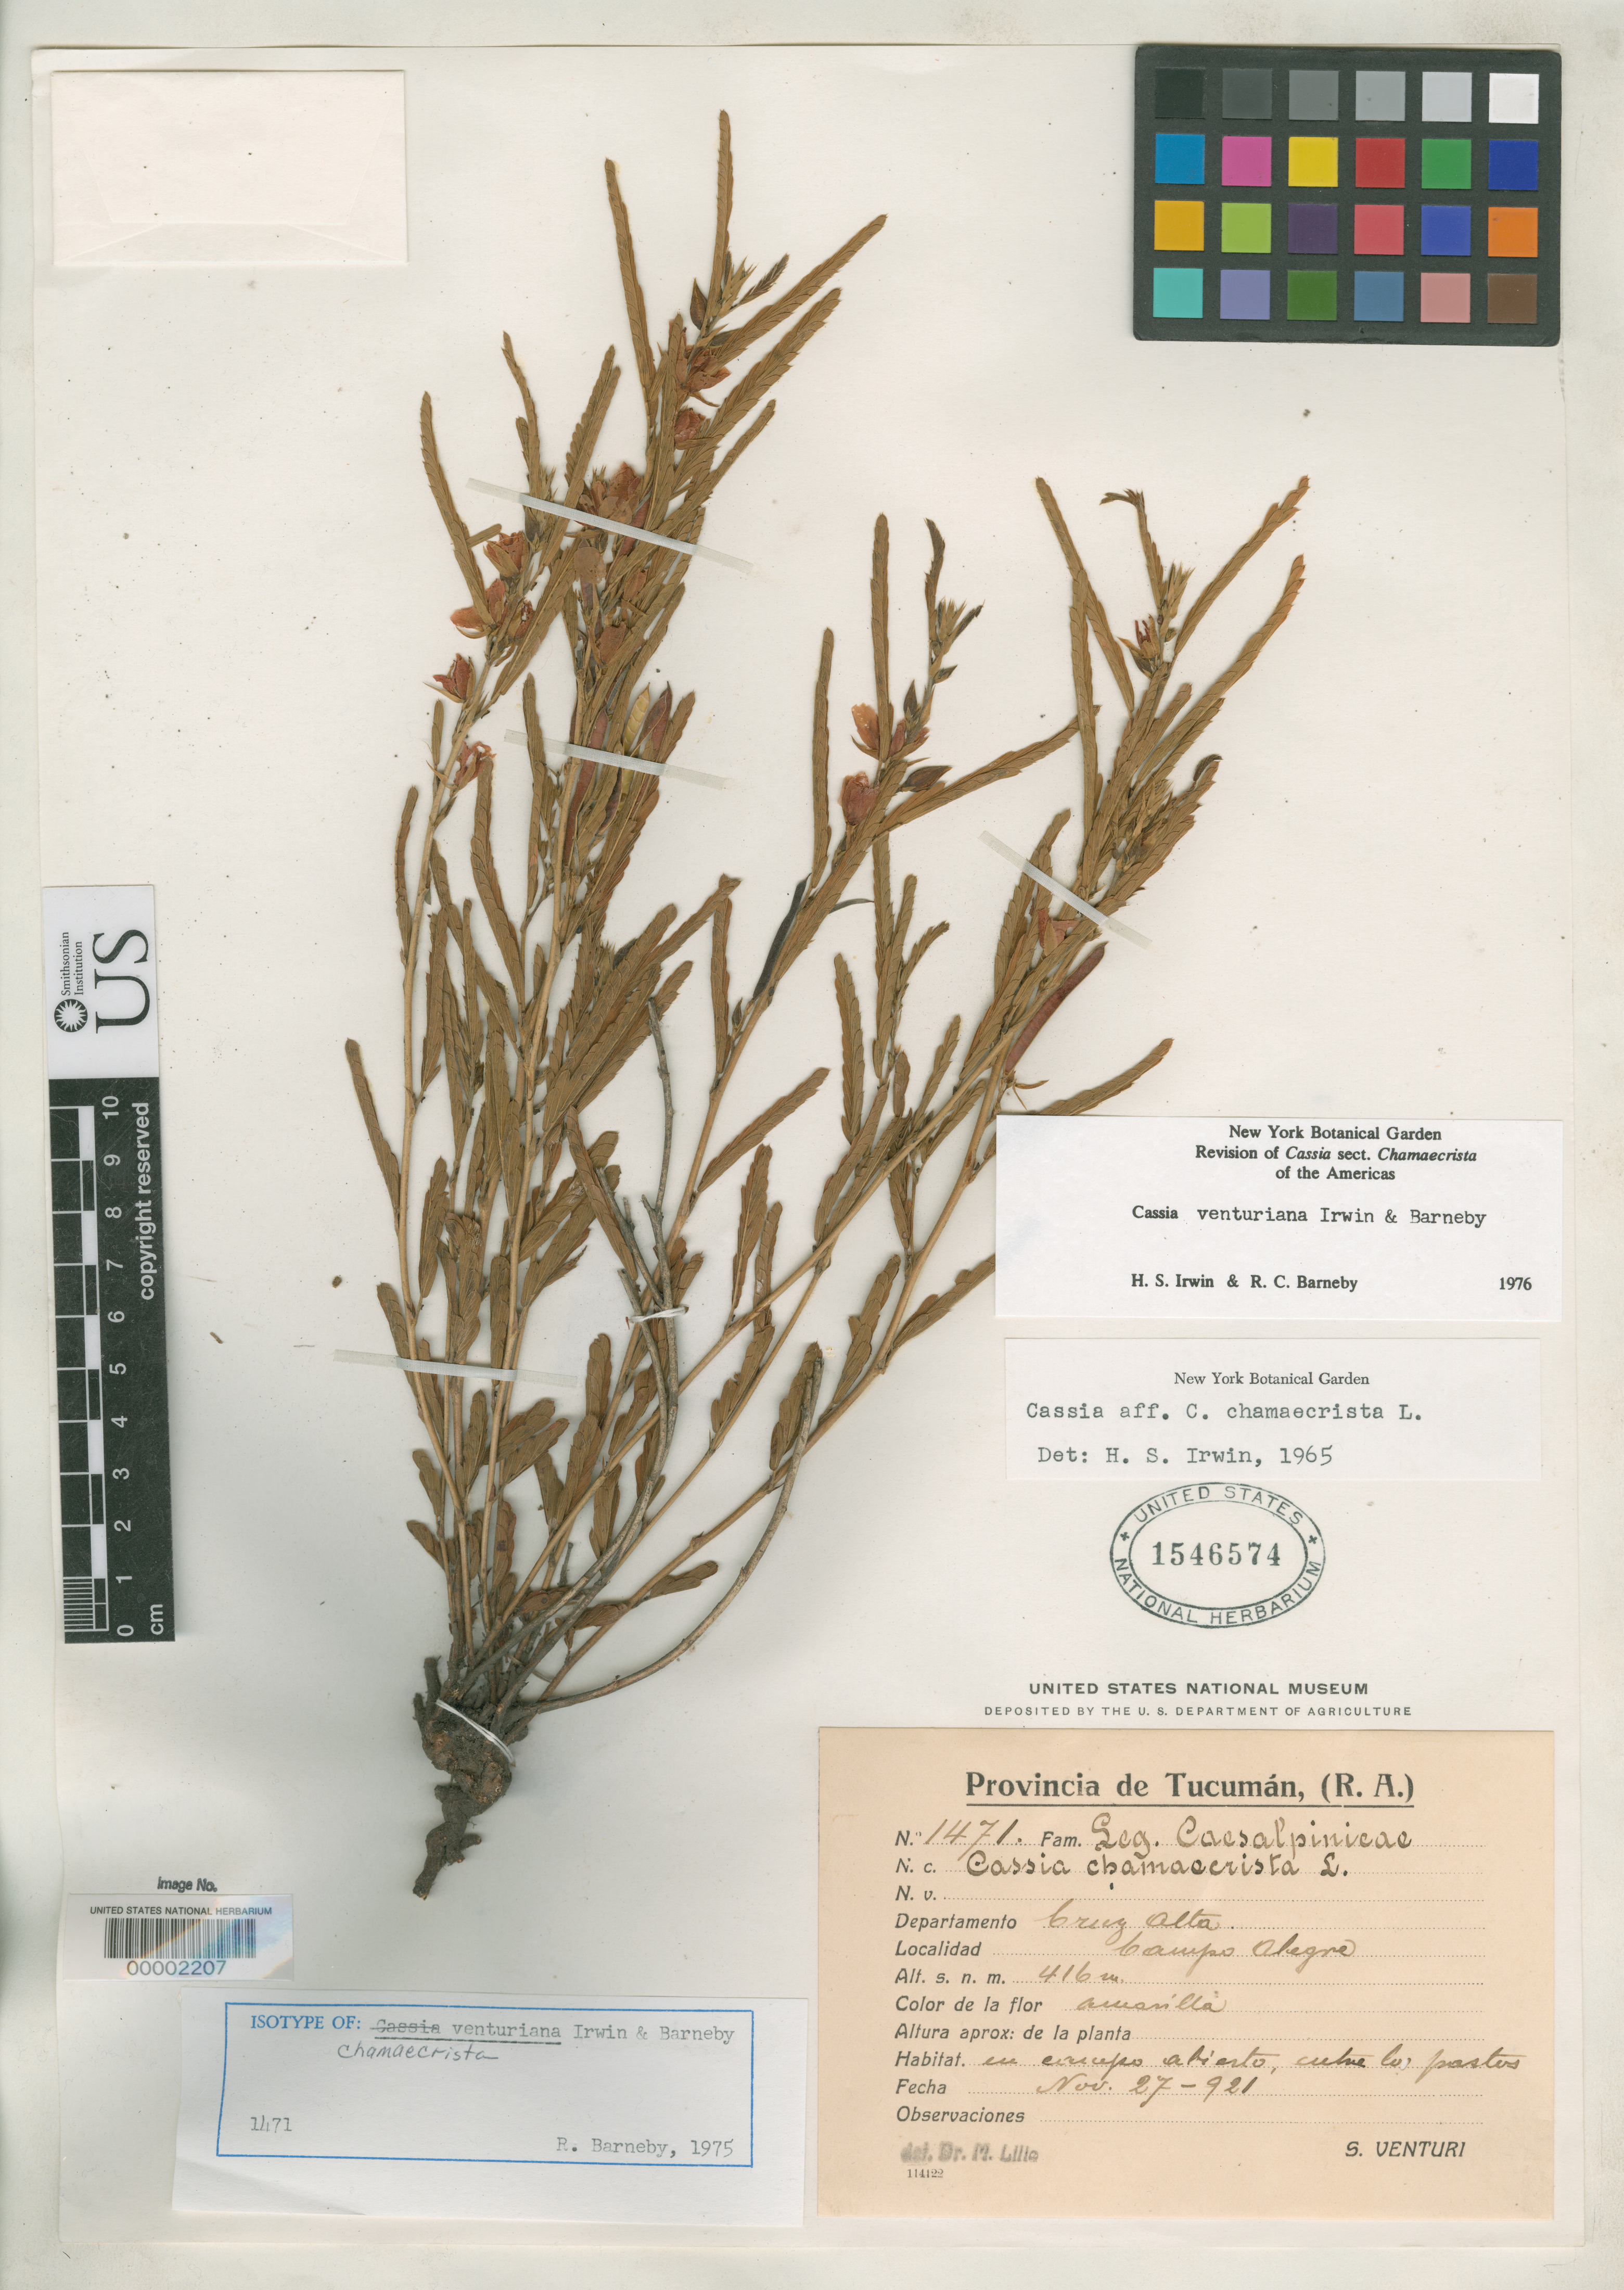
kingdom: Plantae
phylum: Tracheophyta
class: Magnoliopsida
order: Fabales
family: Fabaceae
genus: Chamaecrista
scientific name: Chamaecrista venturiana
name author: H.S. Irwin & Barneby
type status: Isotype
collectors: S. Venturi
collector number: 1471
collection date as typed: Nov 1921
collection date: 1921-11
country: Argentina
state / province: Tucumán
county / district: Cruz Alta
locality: Campo Alegr.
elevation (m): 416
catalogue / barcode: US 1546574